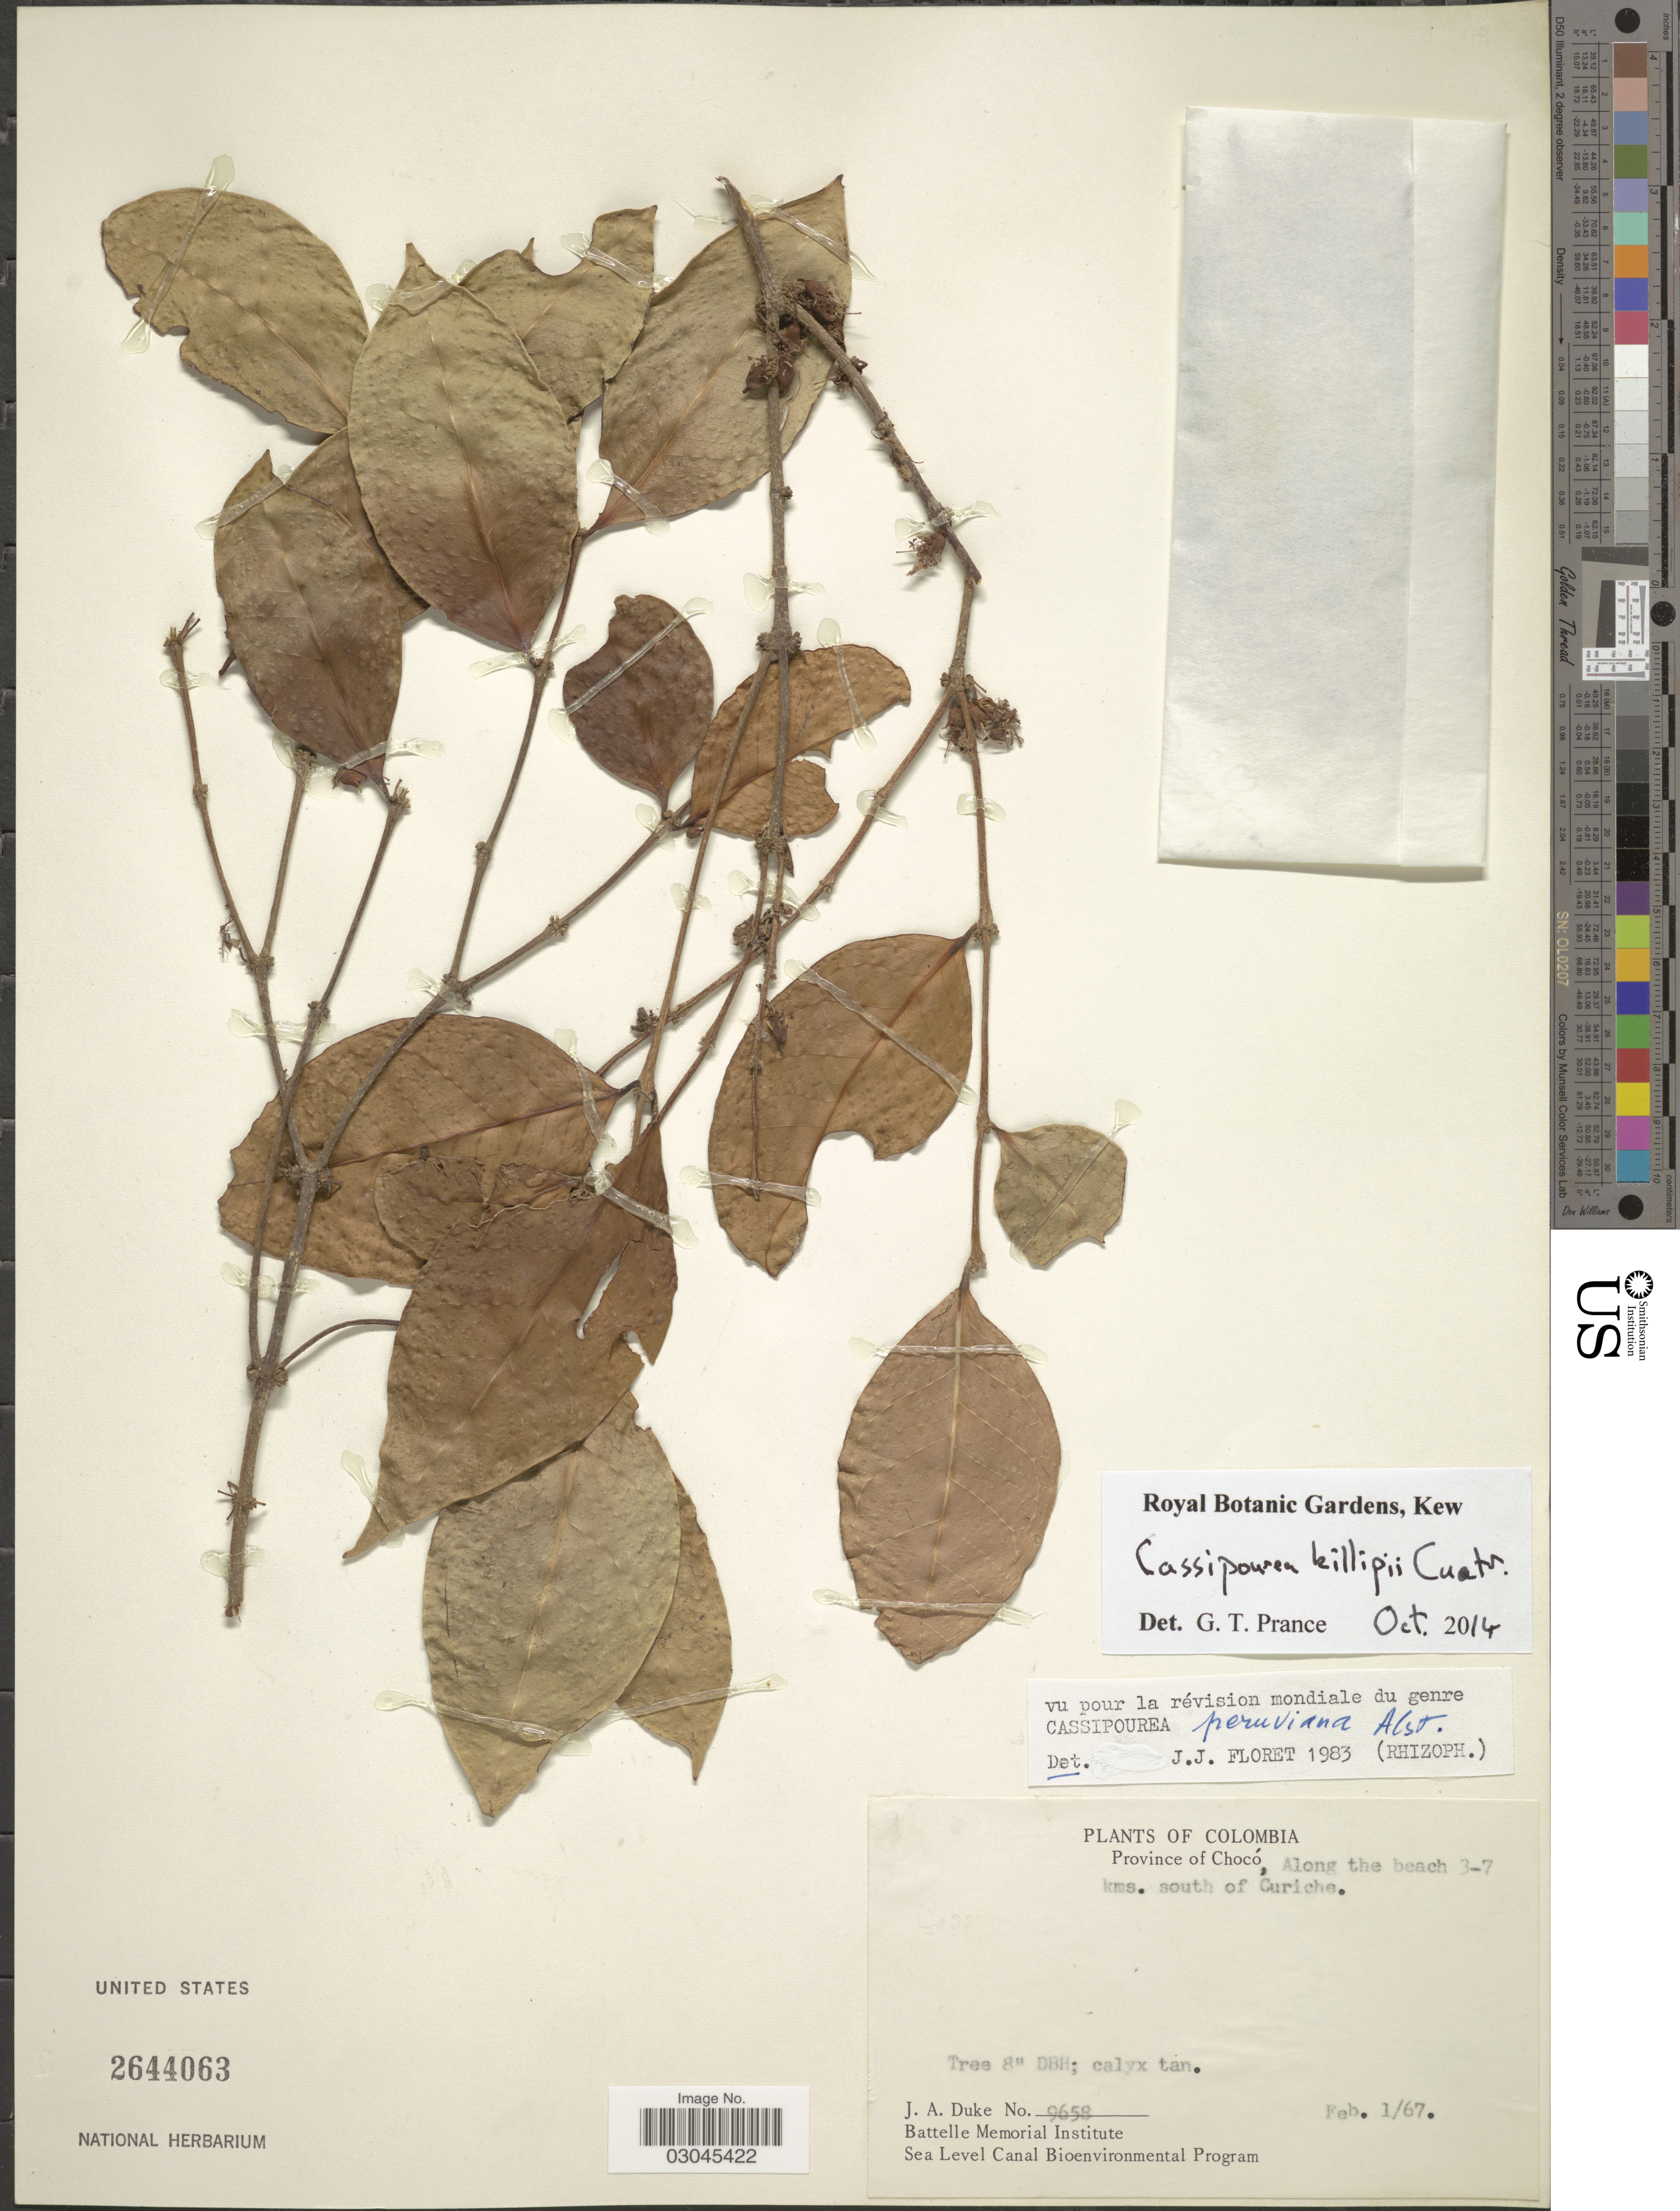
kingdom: Plantae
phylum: Tracheophyta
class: Magnoliopsida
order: Malpighiales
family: Rhizophoraceae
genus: Cassipourea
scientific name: Cassipourea killipii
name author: Cuatrec.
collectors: J. A. Duke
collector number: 9658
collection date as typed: Transcribed d/m/y: 1/2/67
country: Colombia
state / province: Chocó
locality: Province of Chocó, Along the beach 3-7 kms. south of Curiche.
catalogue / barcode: US 2644063